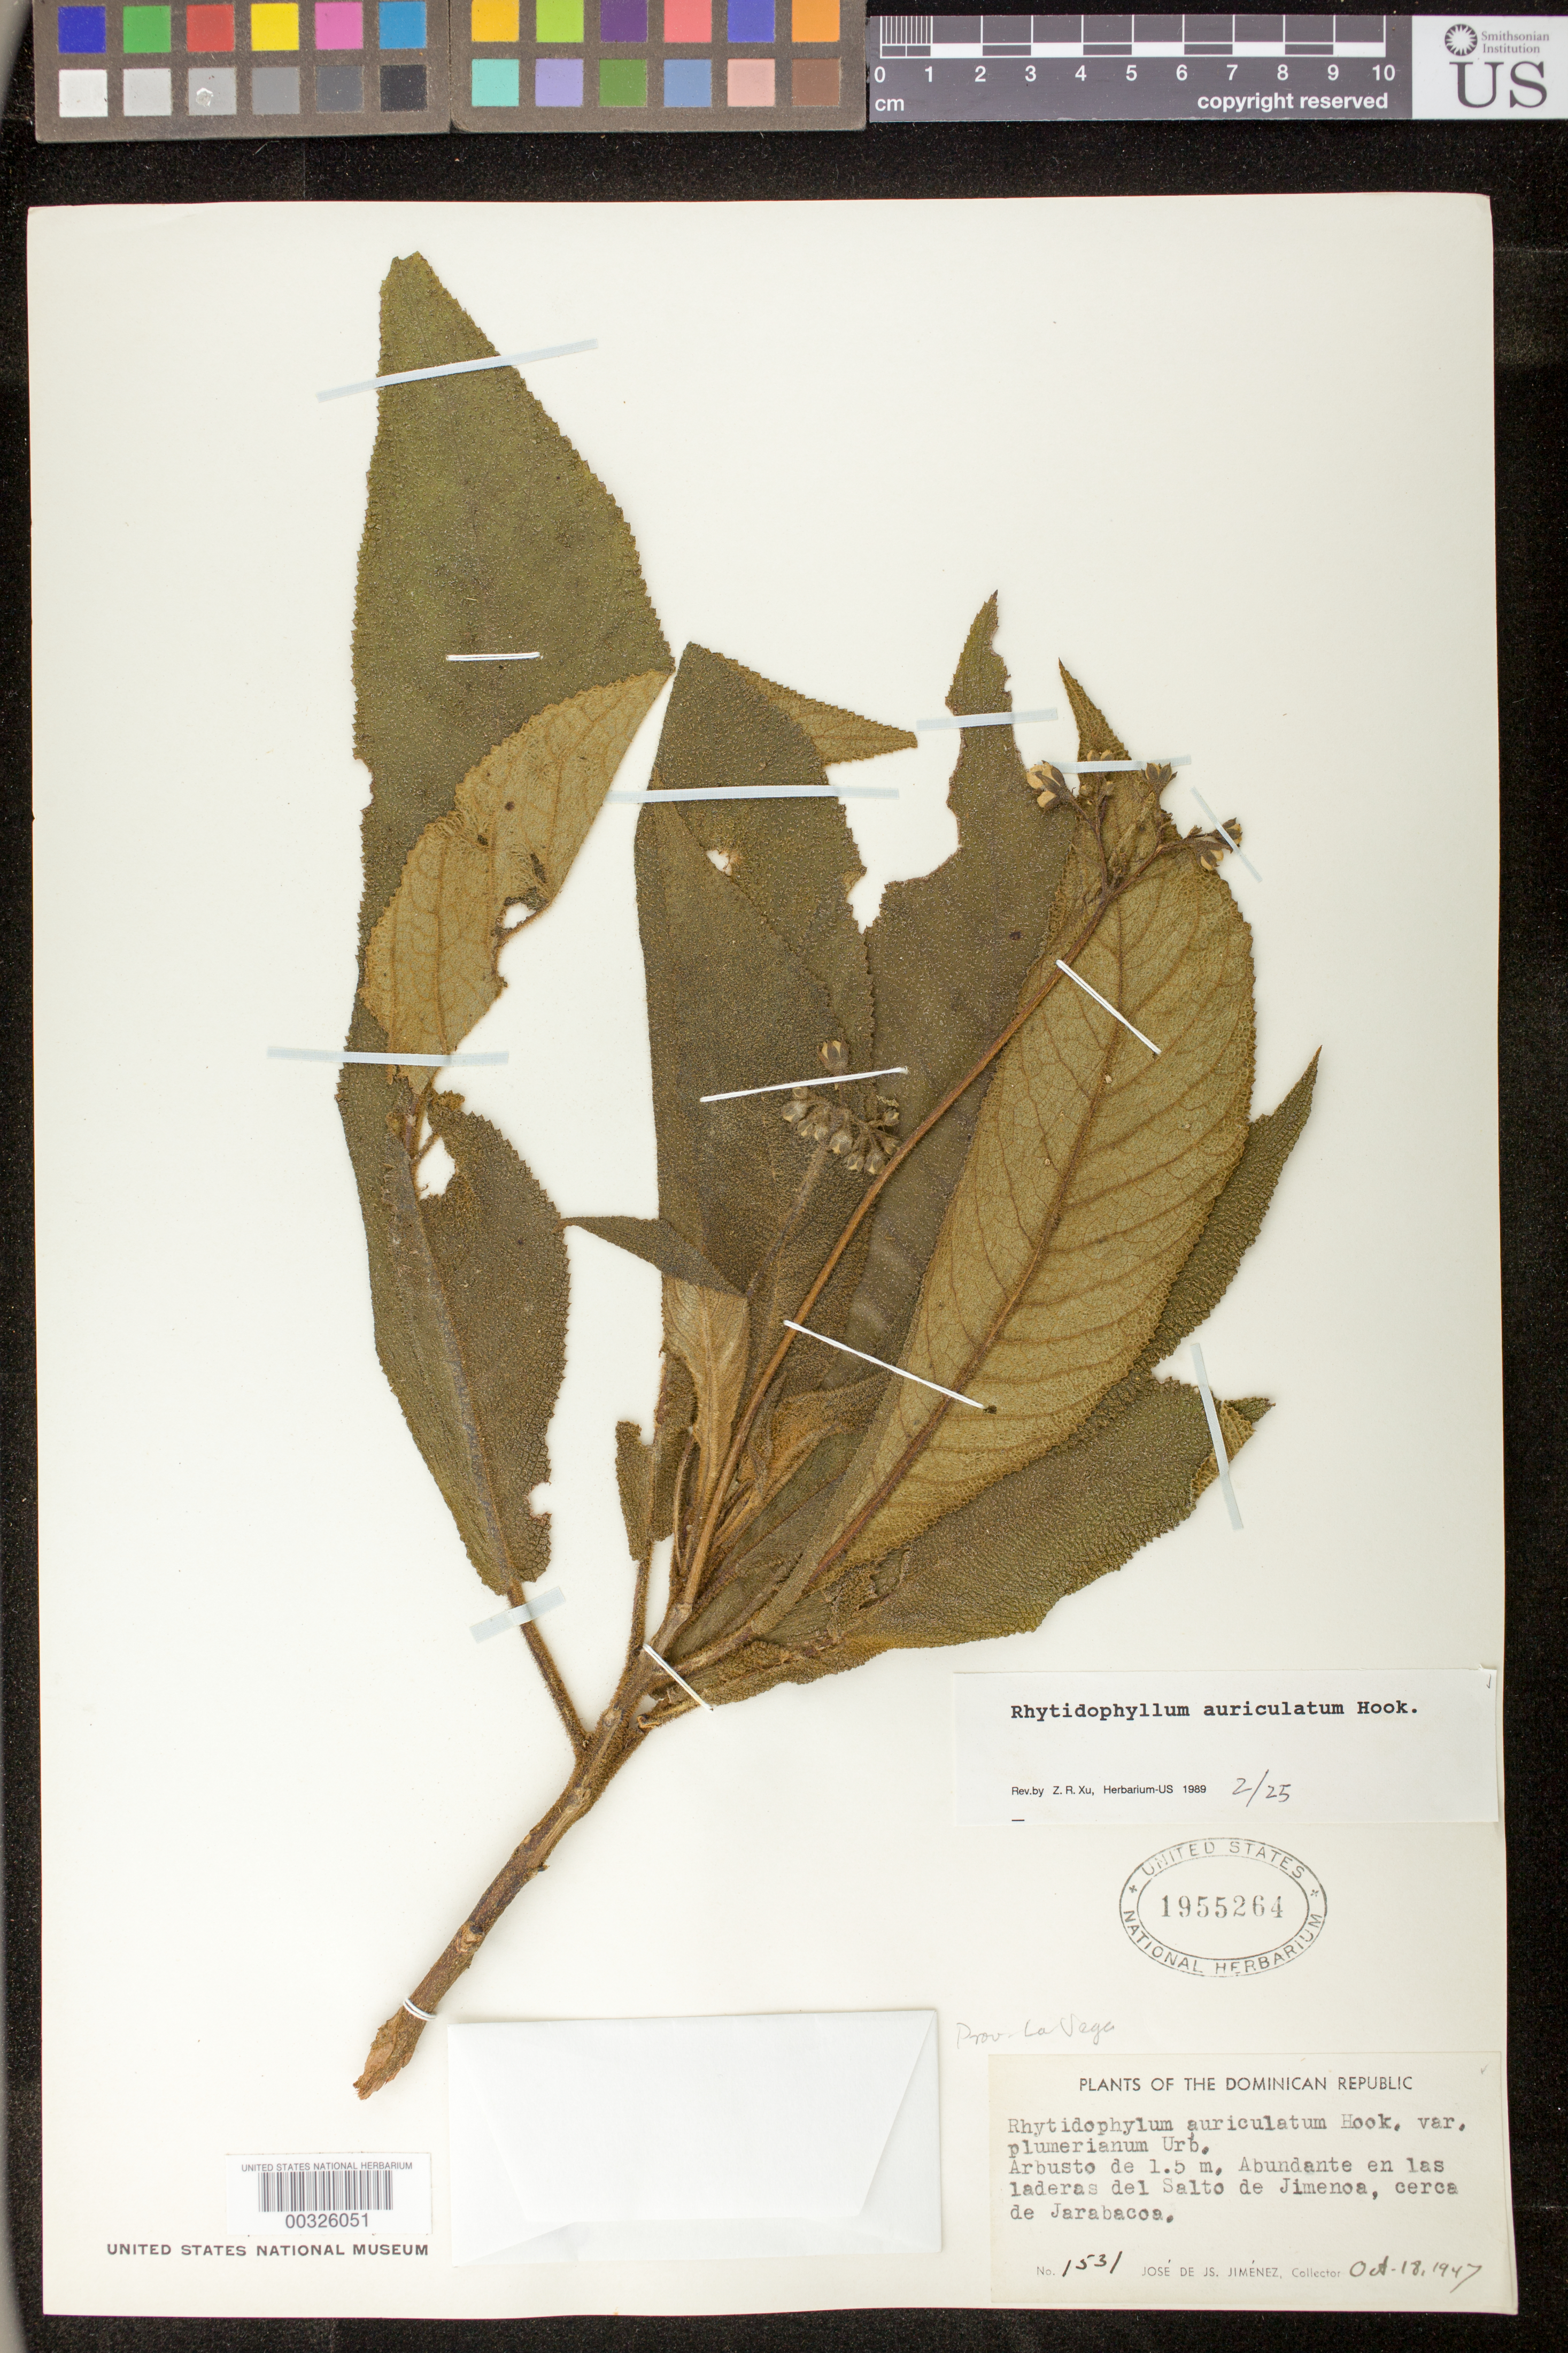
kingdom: Plantae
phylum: Tracheophyta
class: Magnoliopsida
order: Lamiales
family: Gesneriaceae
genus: Rhytidophyllum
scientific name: Rhytidophyllum auriculatum var. angustatum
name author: Urb.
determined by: Skog, Laurence E.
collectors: J. J. Jiménez Almonte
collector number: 1531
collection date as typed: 18 Oct 1947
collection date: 1947-10-18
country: Dominican Republic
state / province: La Vega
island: Hispaniola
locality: En las laderas el Salto de Jimenoa, cerca de Jarabacoa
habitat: Abundante en las laderas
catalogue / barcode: US 1955264